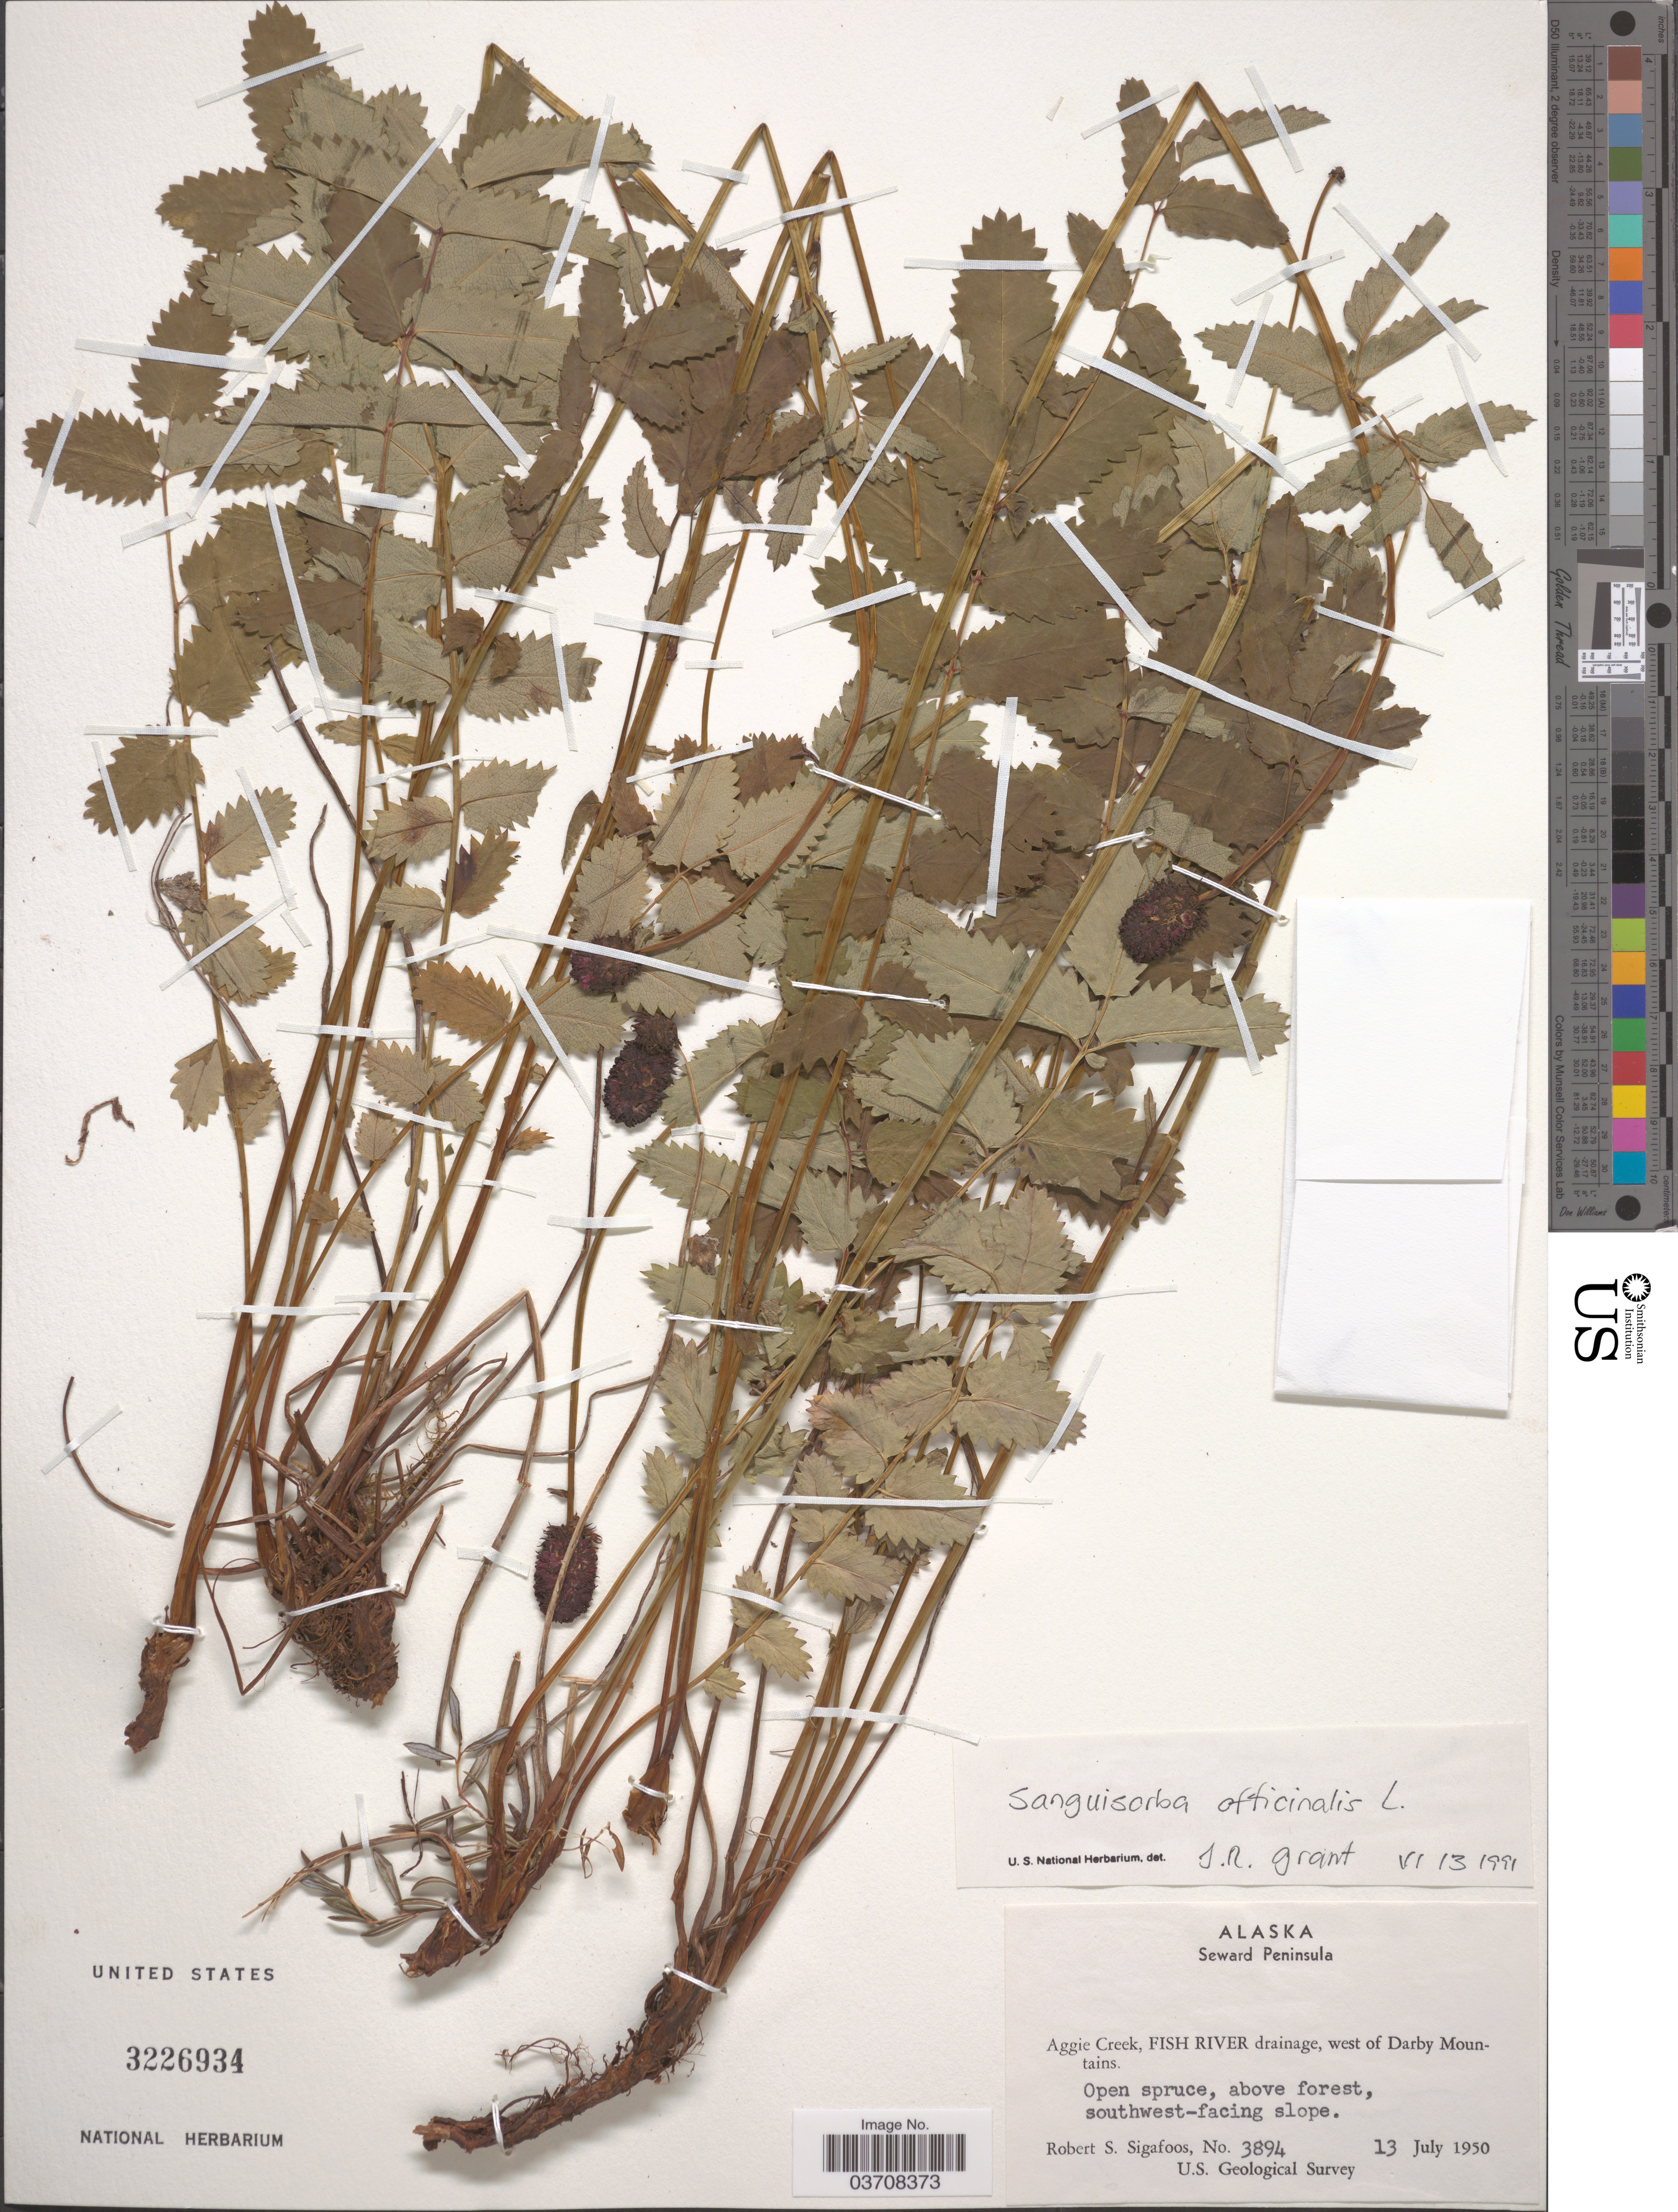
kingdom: Plantae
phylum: Tracheophyta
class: Magnoliopsida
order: Rosales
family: Rosaceae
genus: Sanguisorba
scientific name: Sanguisorba officinalis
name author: L.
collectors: R. Sigafoos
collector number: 3894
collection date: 1950-07-13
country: United States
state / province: Alaska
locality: Seward Peninsula. Aggie Creek, Fish River drainage, west of Darby Mountains. Open spruce, above forest, southwest-facing slope.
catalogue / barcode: US 3226934